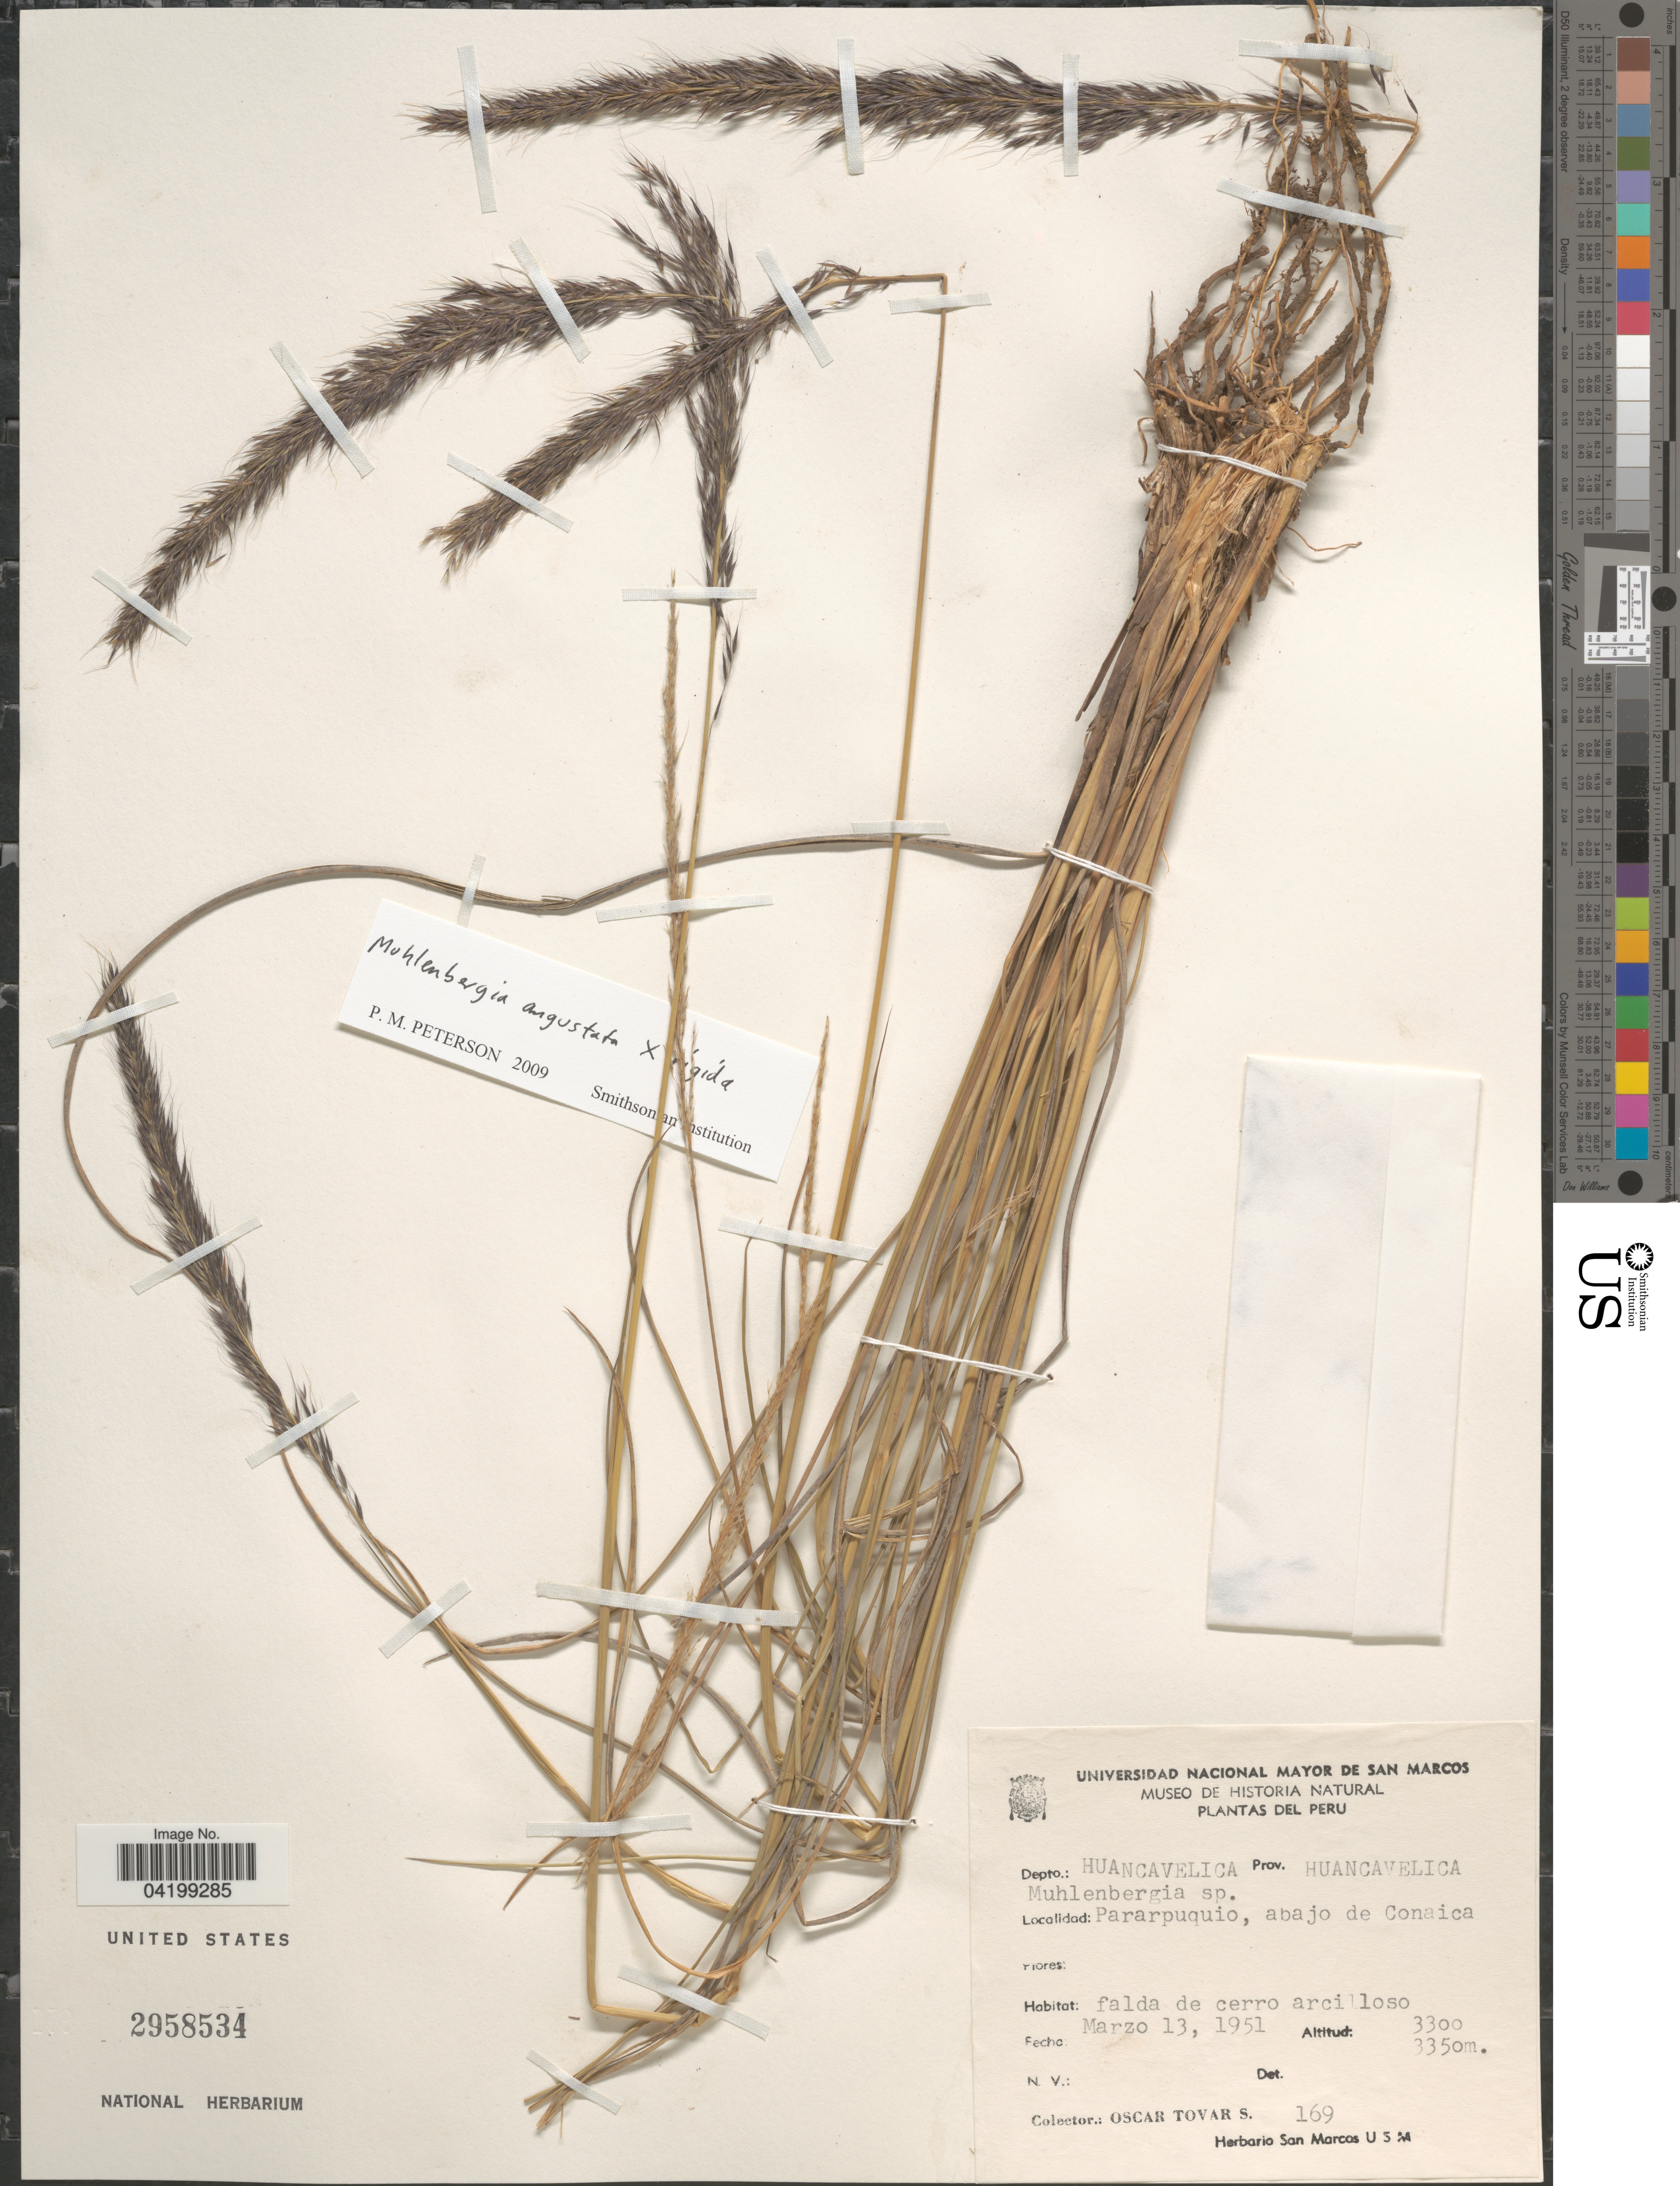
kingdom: Plantae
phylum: Tracheophyta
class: Liliopsida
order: Poales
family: Poaceae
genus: Muhlenbergia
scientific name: Muhlenbergia angustata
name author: (J. Presl) Kunth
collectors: Ó. Tovar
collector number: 169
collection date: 1951-03-13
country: Peru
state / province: Huancavelica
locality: Depto.: Huancavelica Prov. Huancavelica. Pararpuquio, abajo de Conaica.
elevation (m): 3300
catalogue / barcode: US 2958534